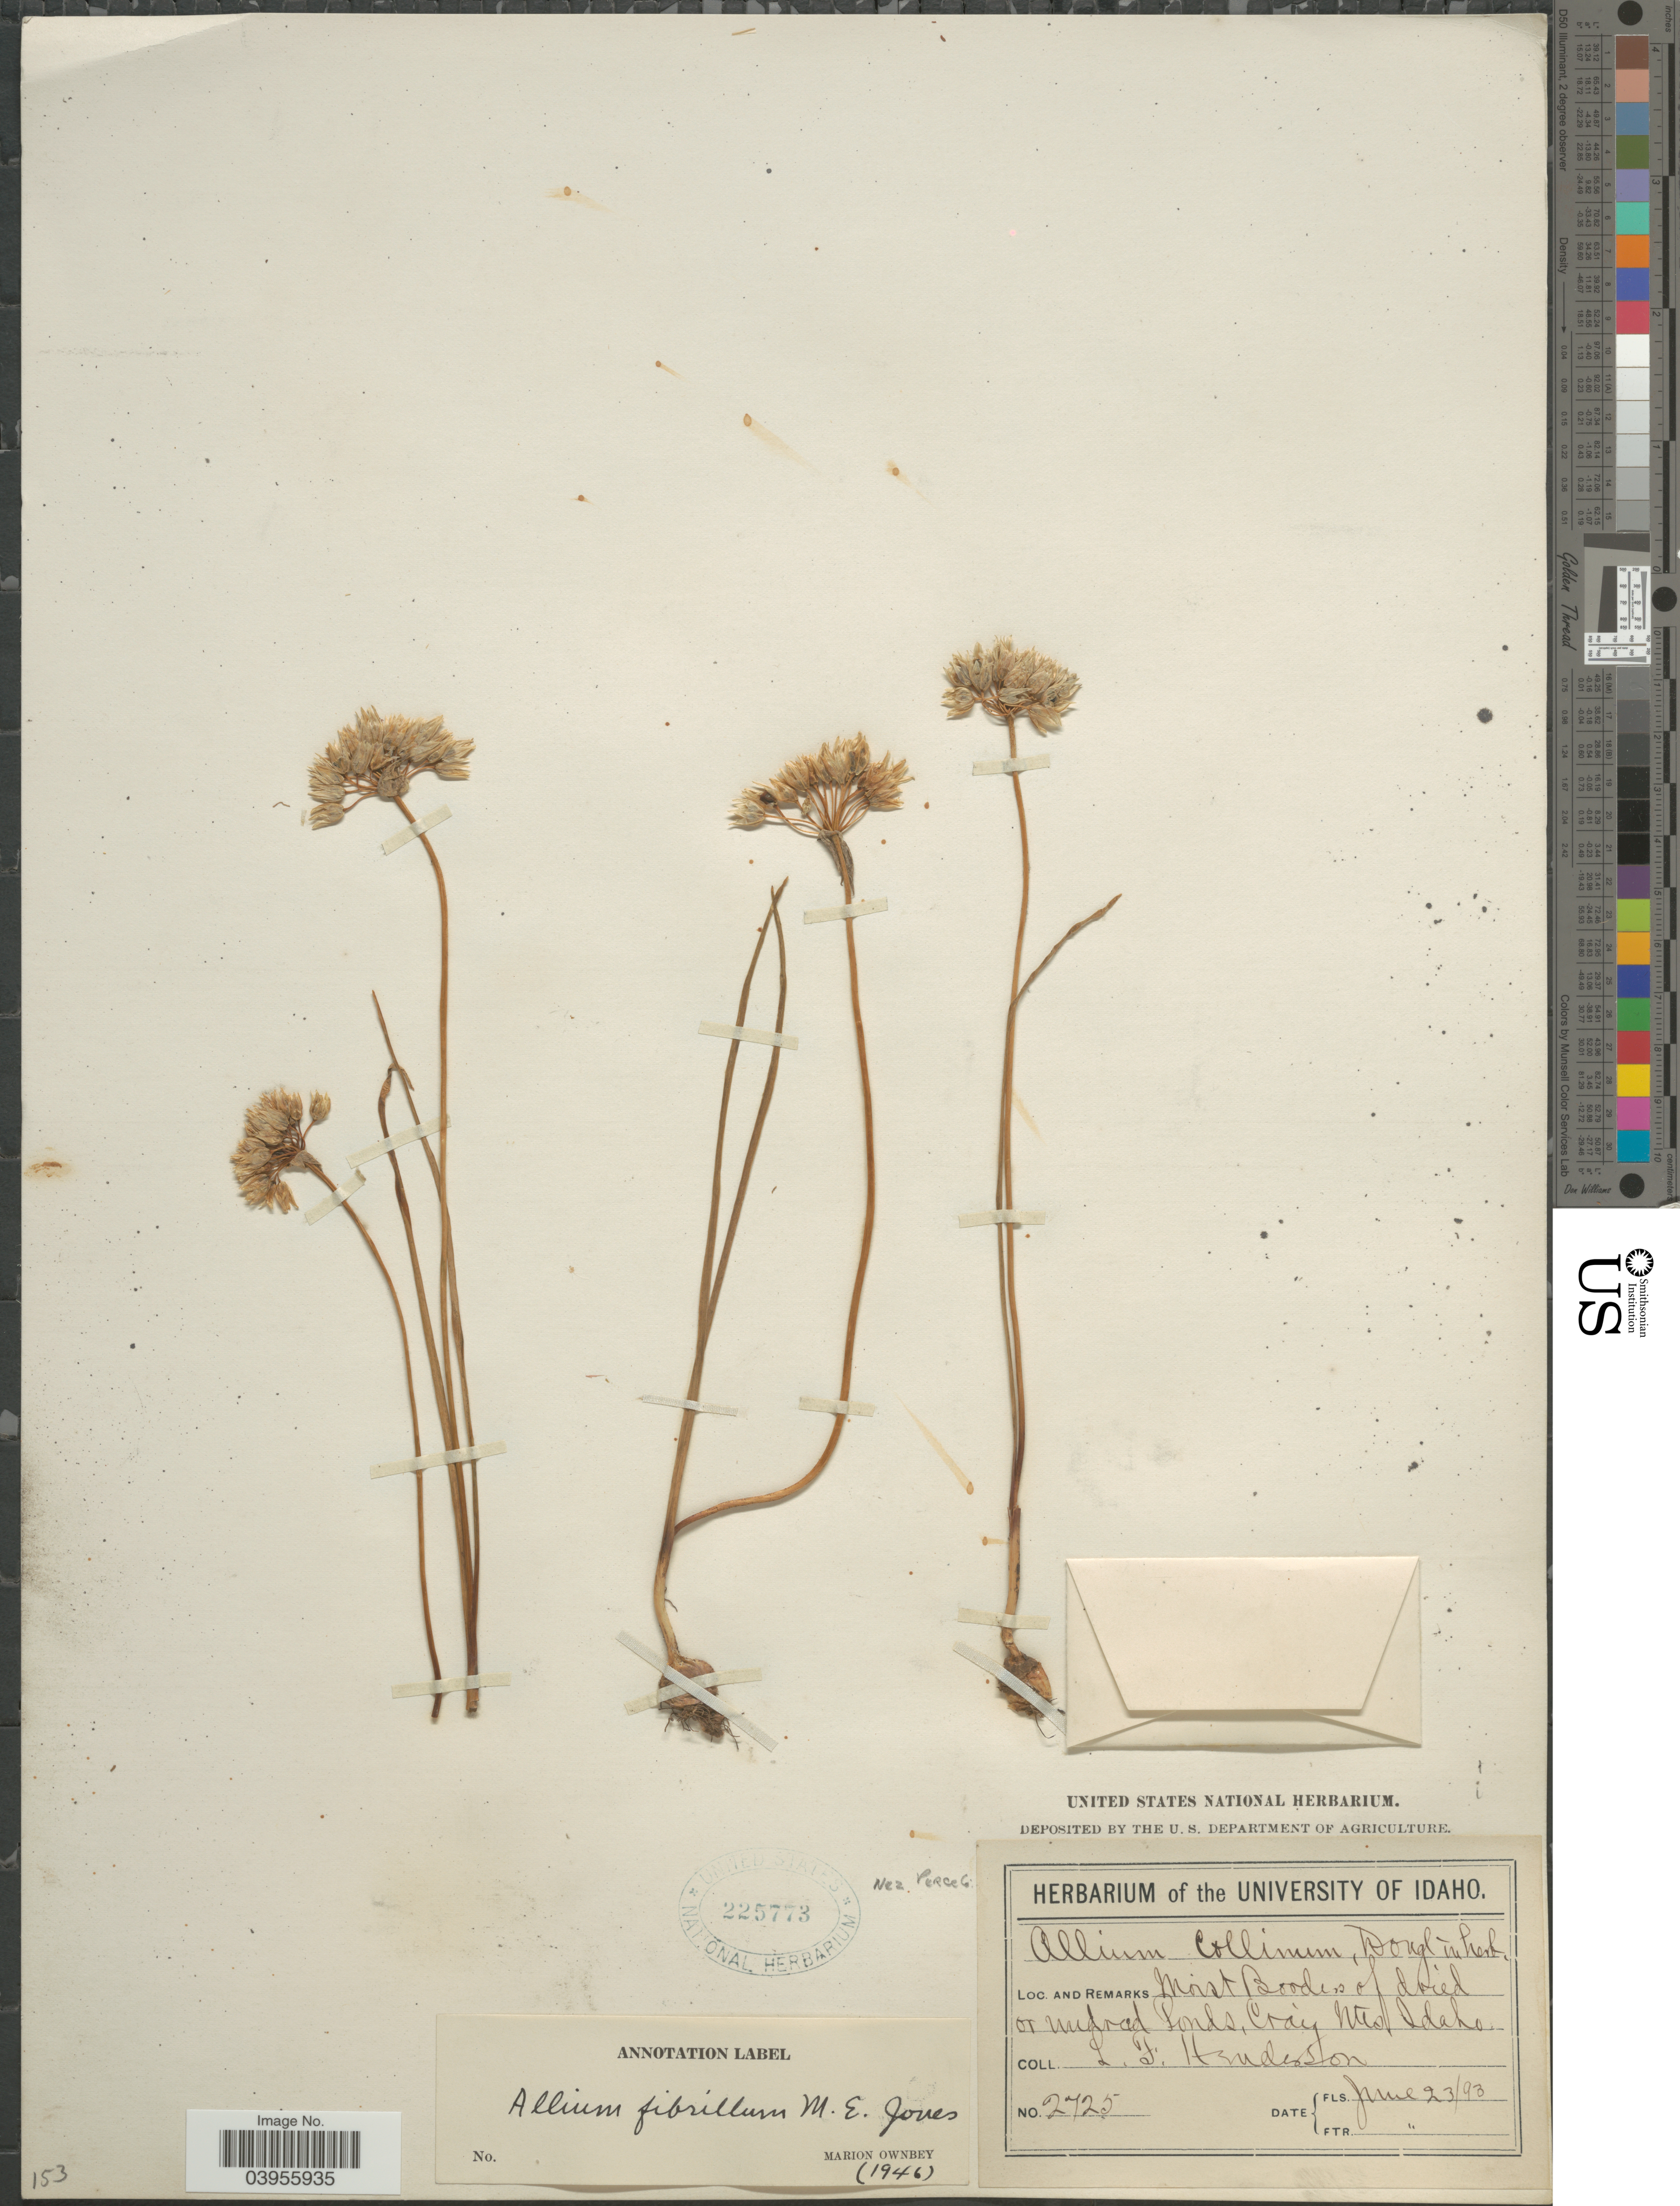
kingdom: Plantae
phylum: Tracheophyta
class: Liliopsida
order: Asparagales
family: Amaryllidaceae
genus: Allium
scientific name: Allium fibrillum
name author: M.E. Jones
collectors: L. Henderson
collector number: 2725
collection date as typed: Transcribed d/m/y: 23/6/93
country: United States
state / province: Idaho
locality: Moist Borders of dried or muddied Ponds, Croy Mts. NezPerce Co.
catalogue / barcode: US 225773